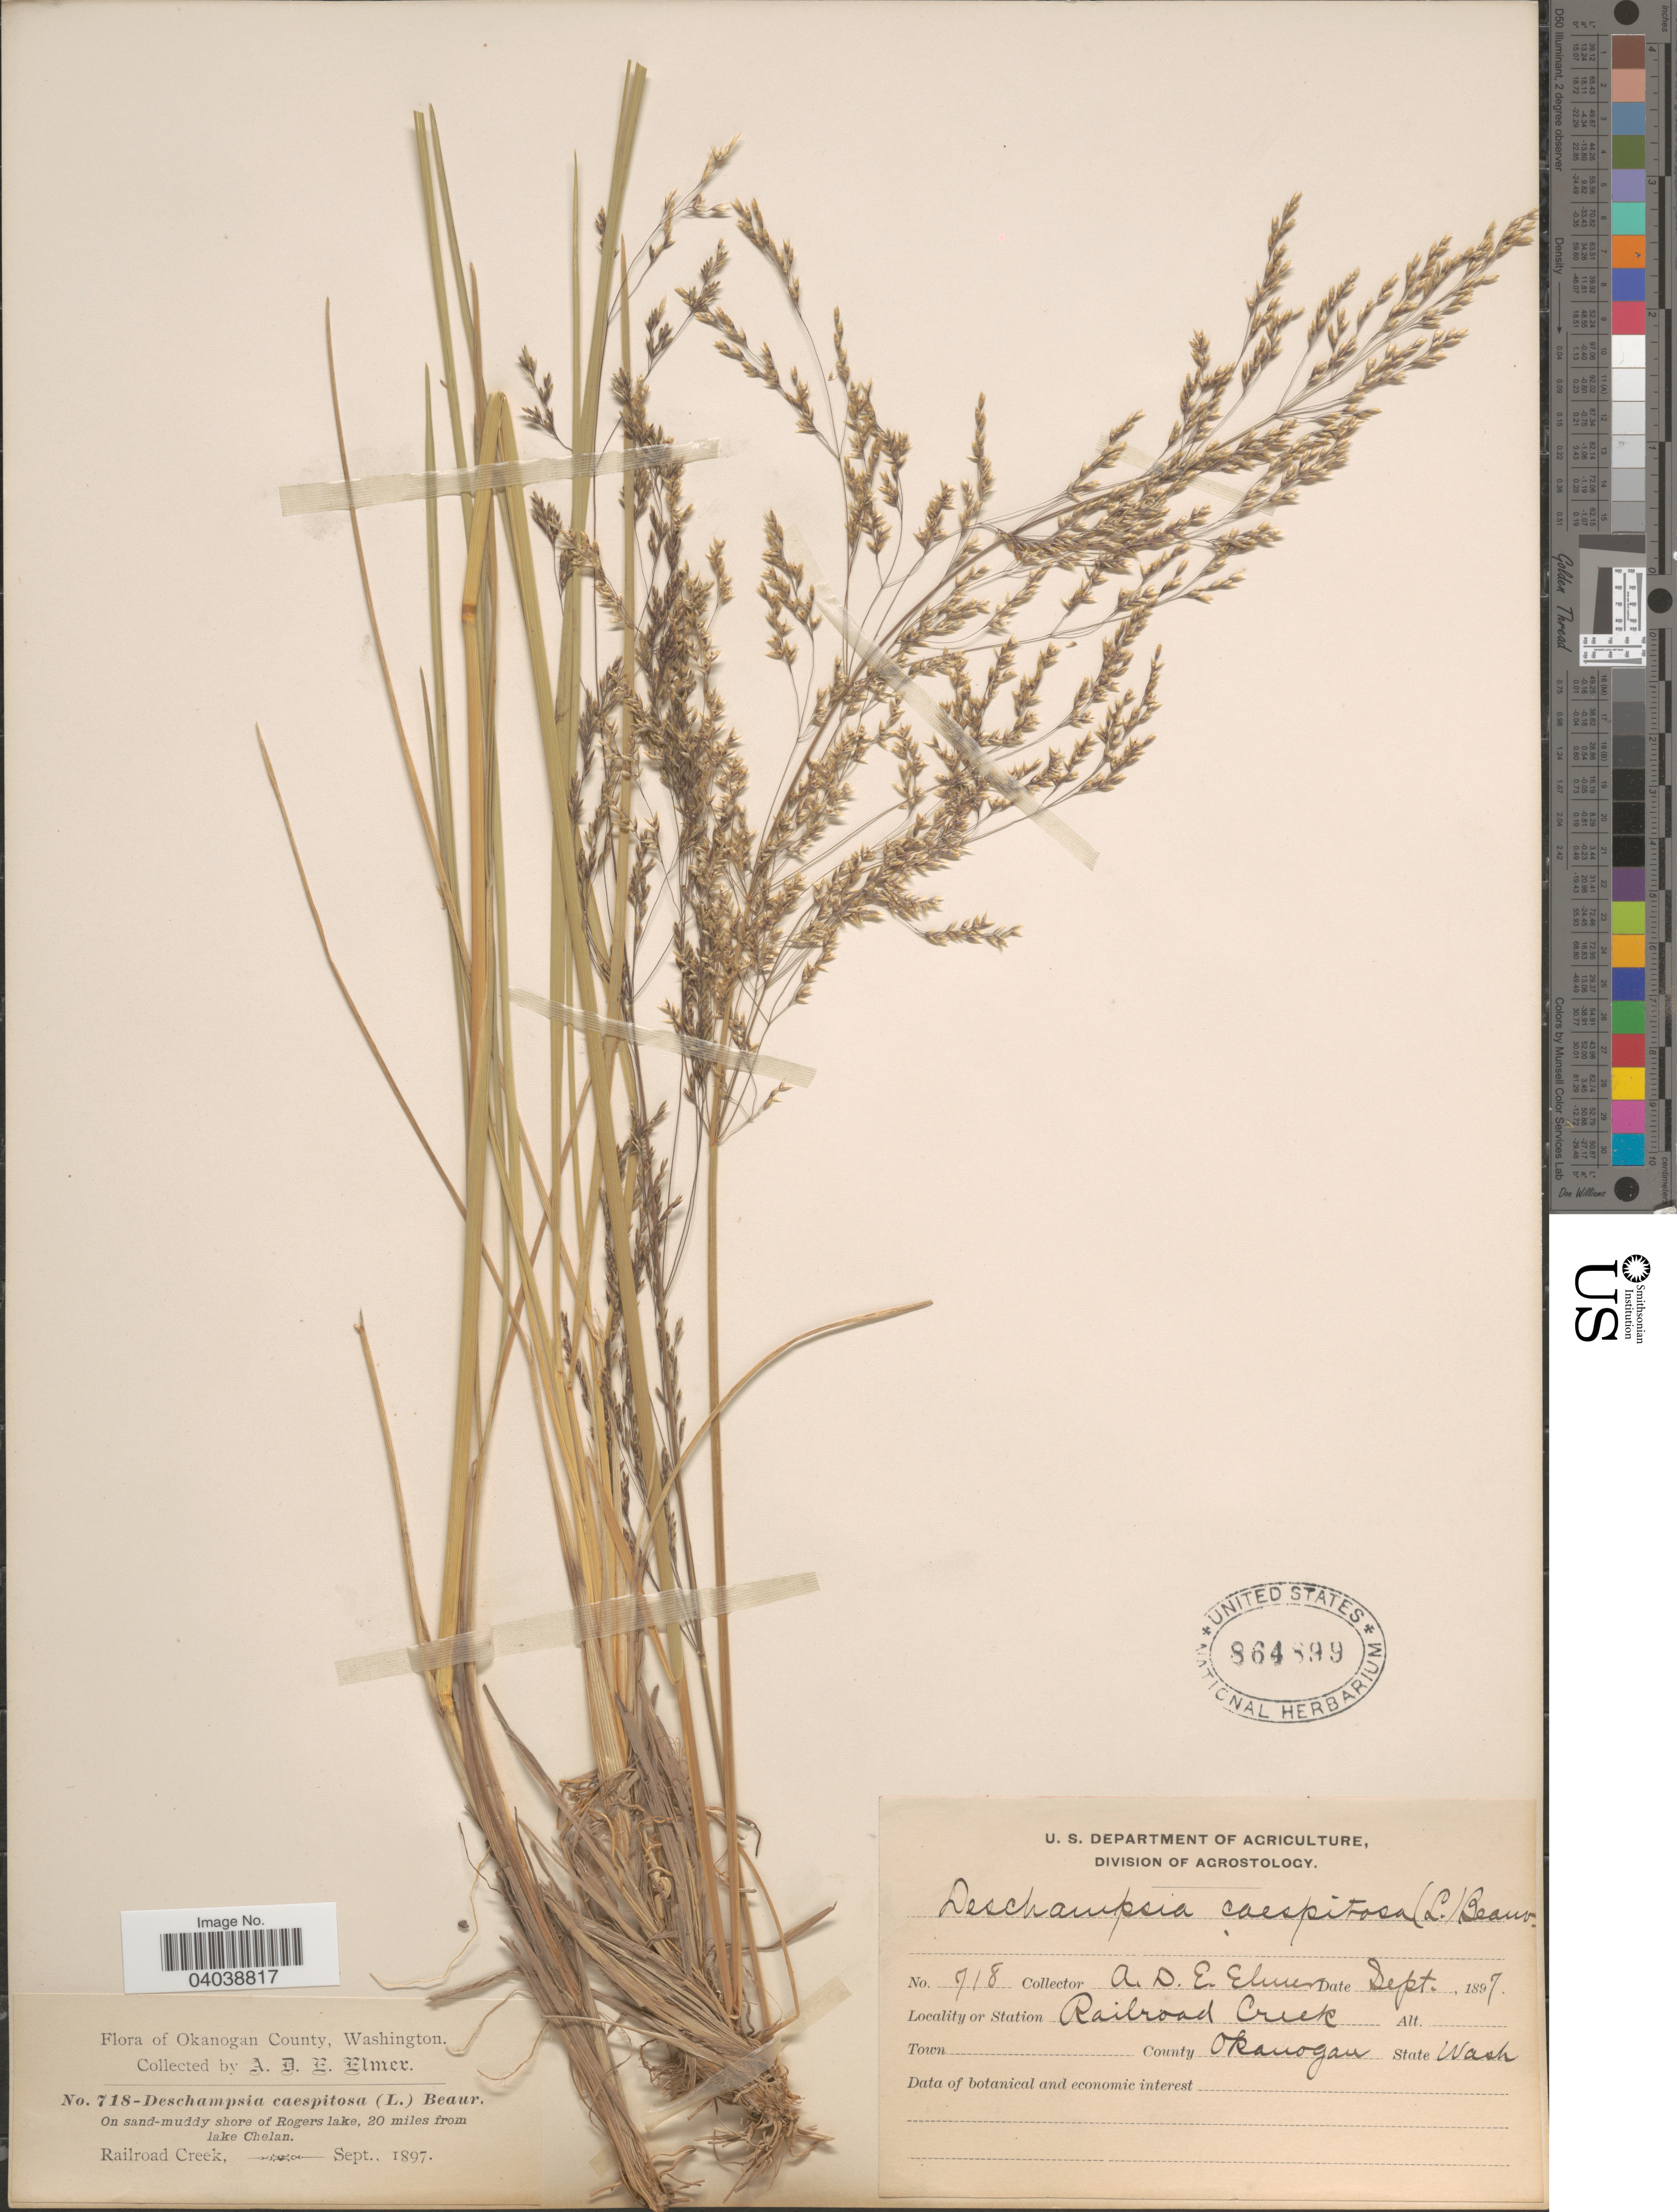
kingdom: Plantae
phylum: Tracheophyta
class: Liliopsida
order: Poales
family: Poaceae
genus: Deschampsia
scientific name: Deschampsia cespitosa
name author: (L.) P. Beauv.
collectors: A. D. E. Elmer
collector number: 718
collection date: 1897-09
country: United States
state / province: Washington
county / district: Chelan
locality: On sand-muddy shore of Rogers Lake, 20 miles from Lake Chelan. Railroad Creek.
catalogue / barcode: US 864899